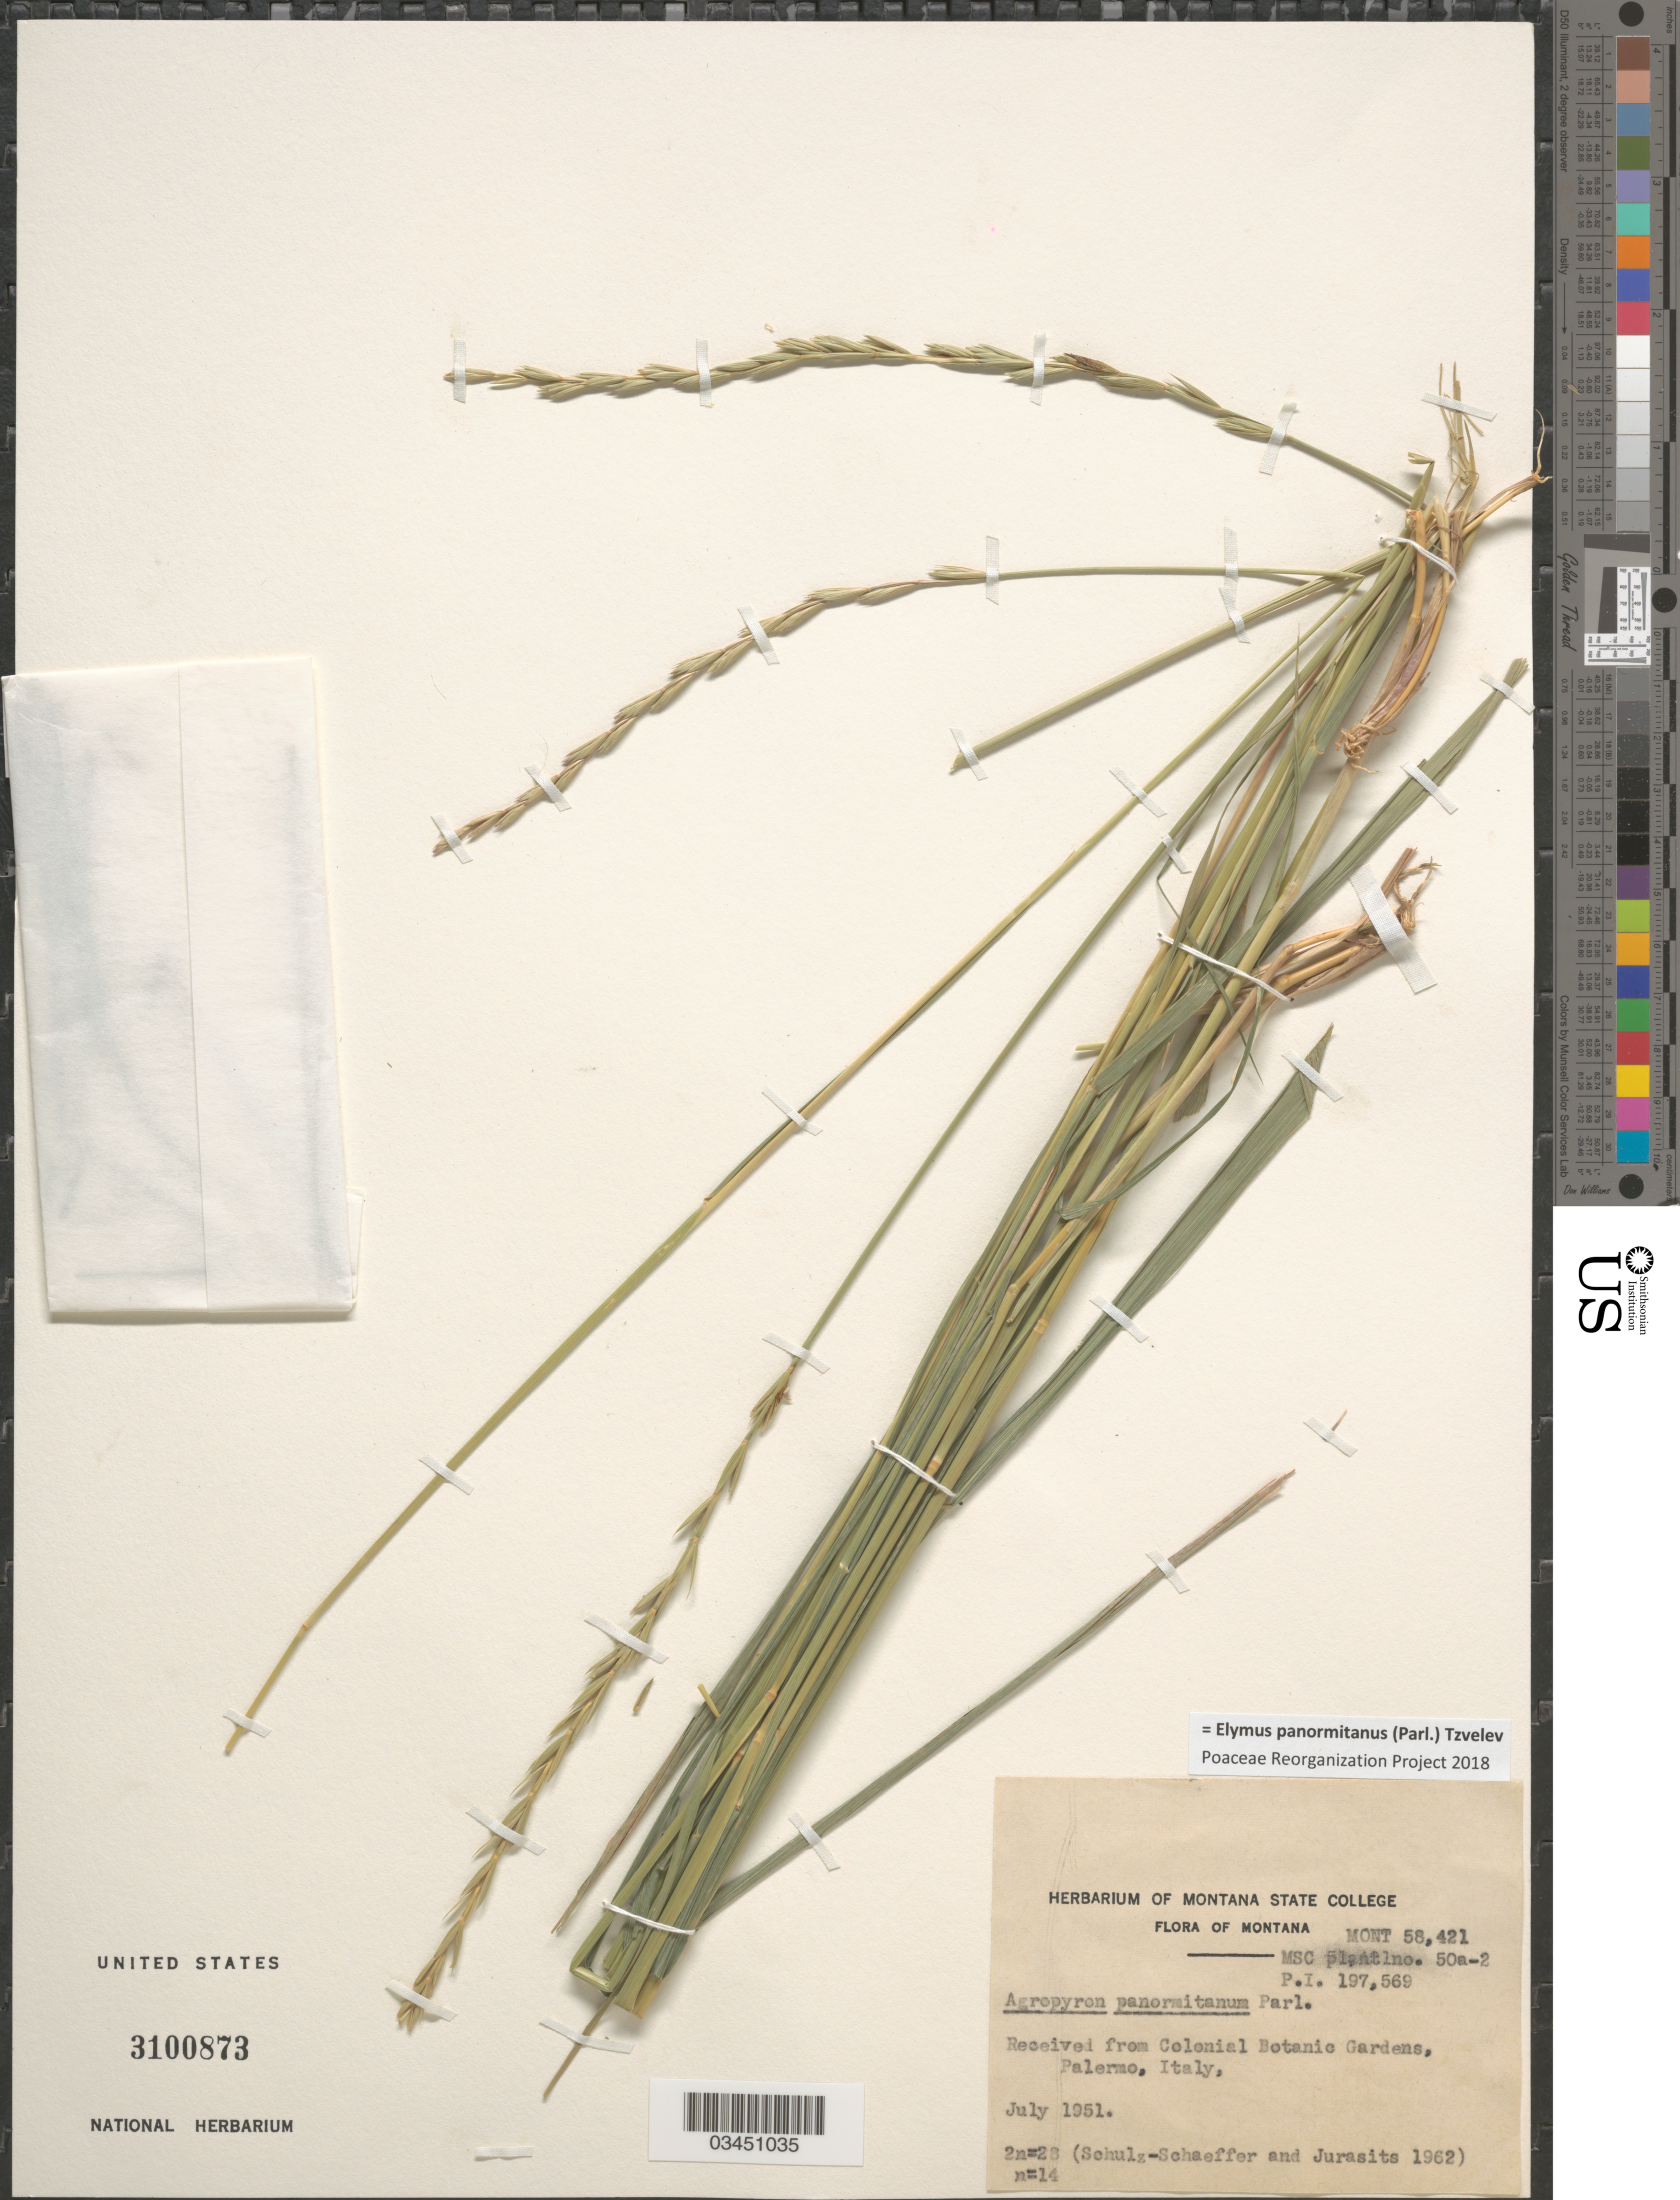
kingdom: Plantae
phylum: Tracheophyta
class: Liliopsida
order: Poales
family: Poaceae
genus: Elymus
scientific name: Elymus panormitanus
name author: (Parl.) Tzvelev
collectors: ex herb. Montana State College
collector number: Mont58421/PI197569/50a-2?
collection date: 1951-07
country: United States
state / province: Montana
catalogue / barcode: US 3100873